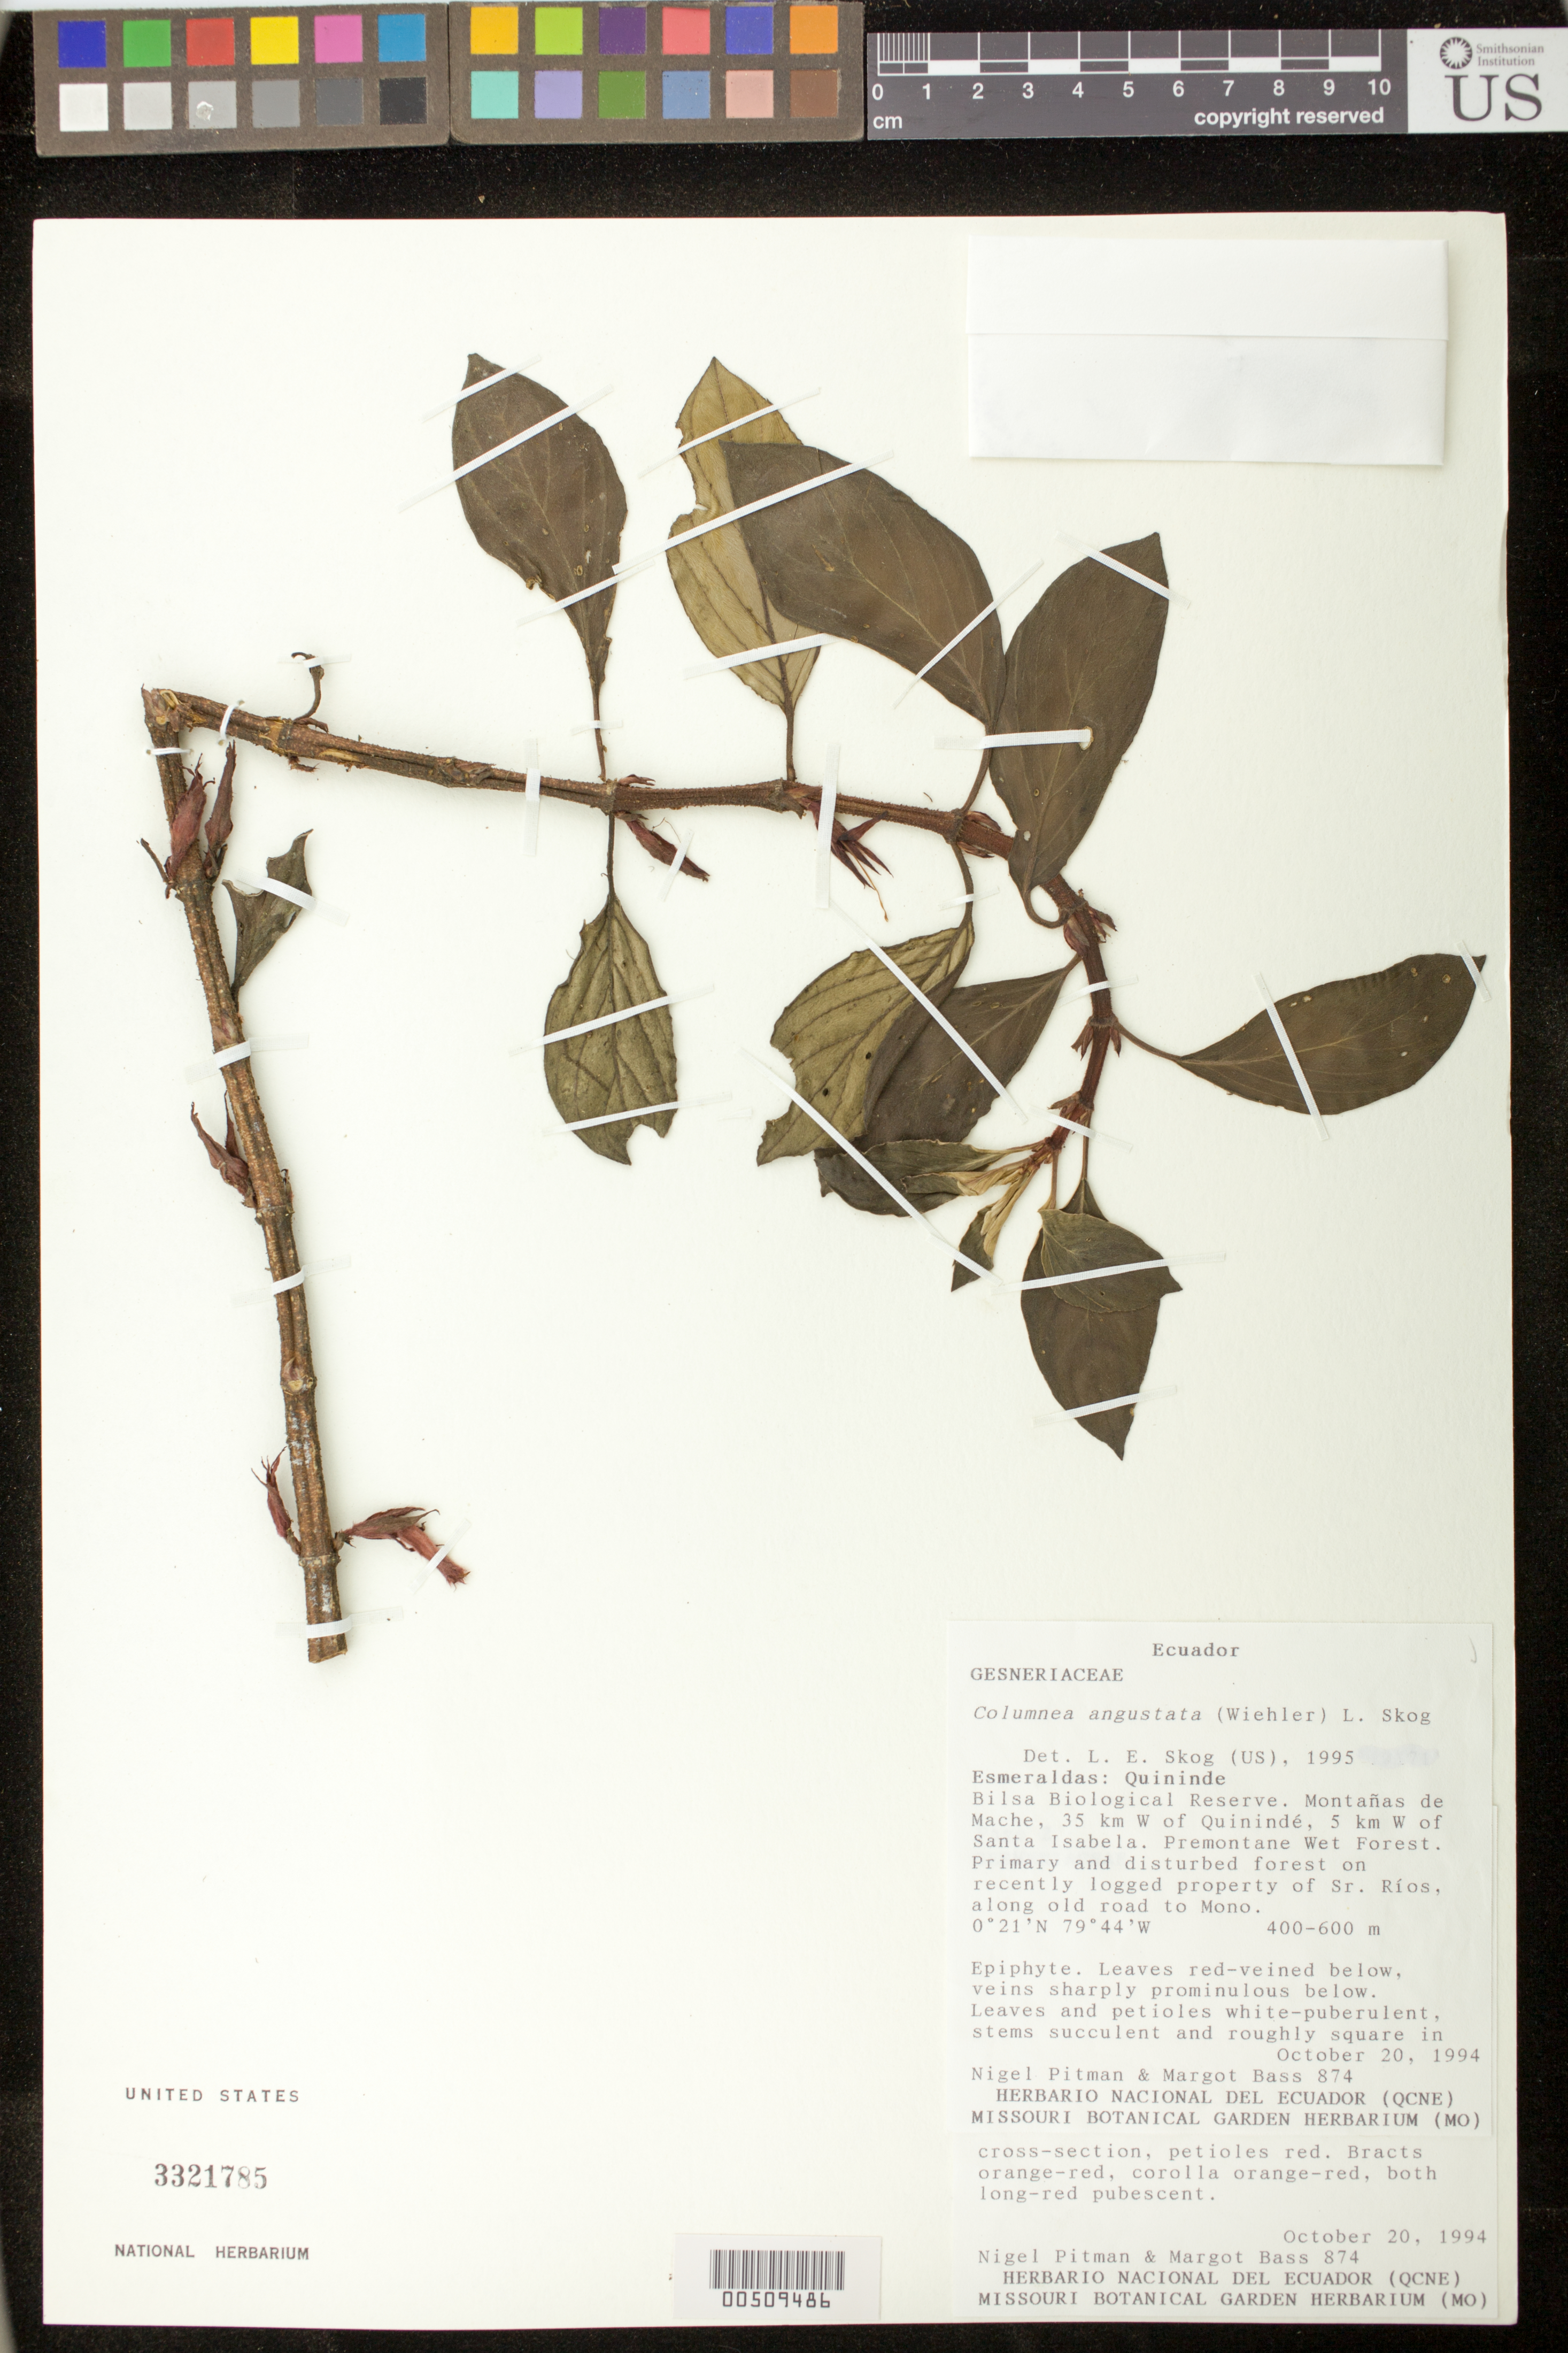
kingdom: Plantae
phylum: Tracheophyta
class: Magnoliopsida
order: Lamiales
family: Gesneriaceae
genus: Columnea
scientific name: Columnea angustata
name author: (Wiehler) L.E. Skog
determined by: Skog, Laurence E.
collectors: N. Pitman & M. Bass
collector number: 874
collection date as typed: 20 Oct 1994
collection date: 1994-10-20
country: Ecuador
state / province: Esmeraldas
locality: Quininde, Bilsa Biological Reserve, Montañas de Mache, 35 km W of Quinindé, 5 km W of Santa Isabela; on property of Sr. Ríos, along old road to Mono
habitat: Premontane wet forest; primary and disturbed forest on recently logged property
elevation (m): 400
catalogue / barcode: US 3321785